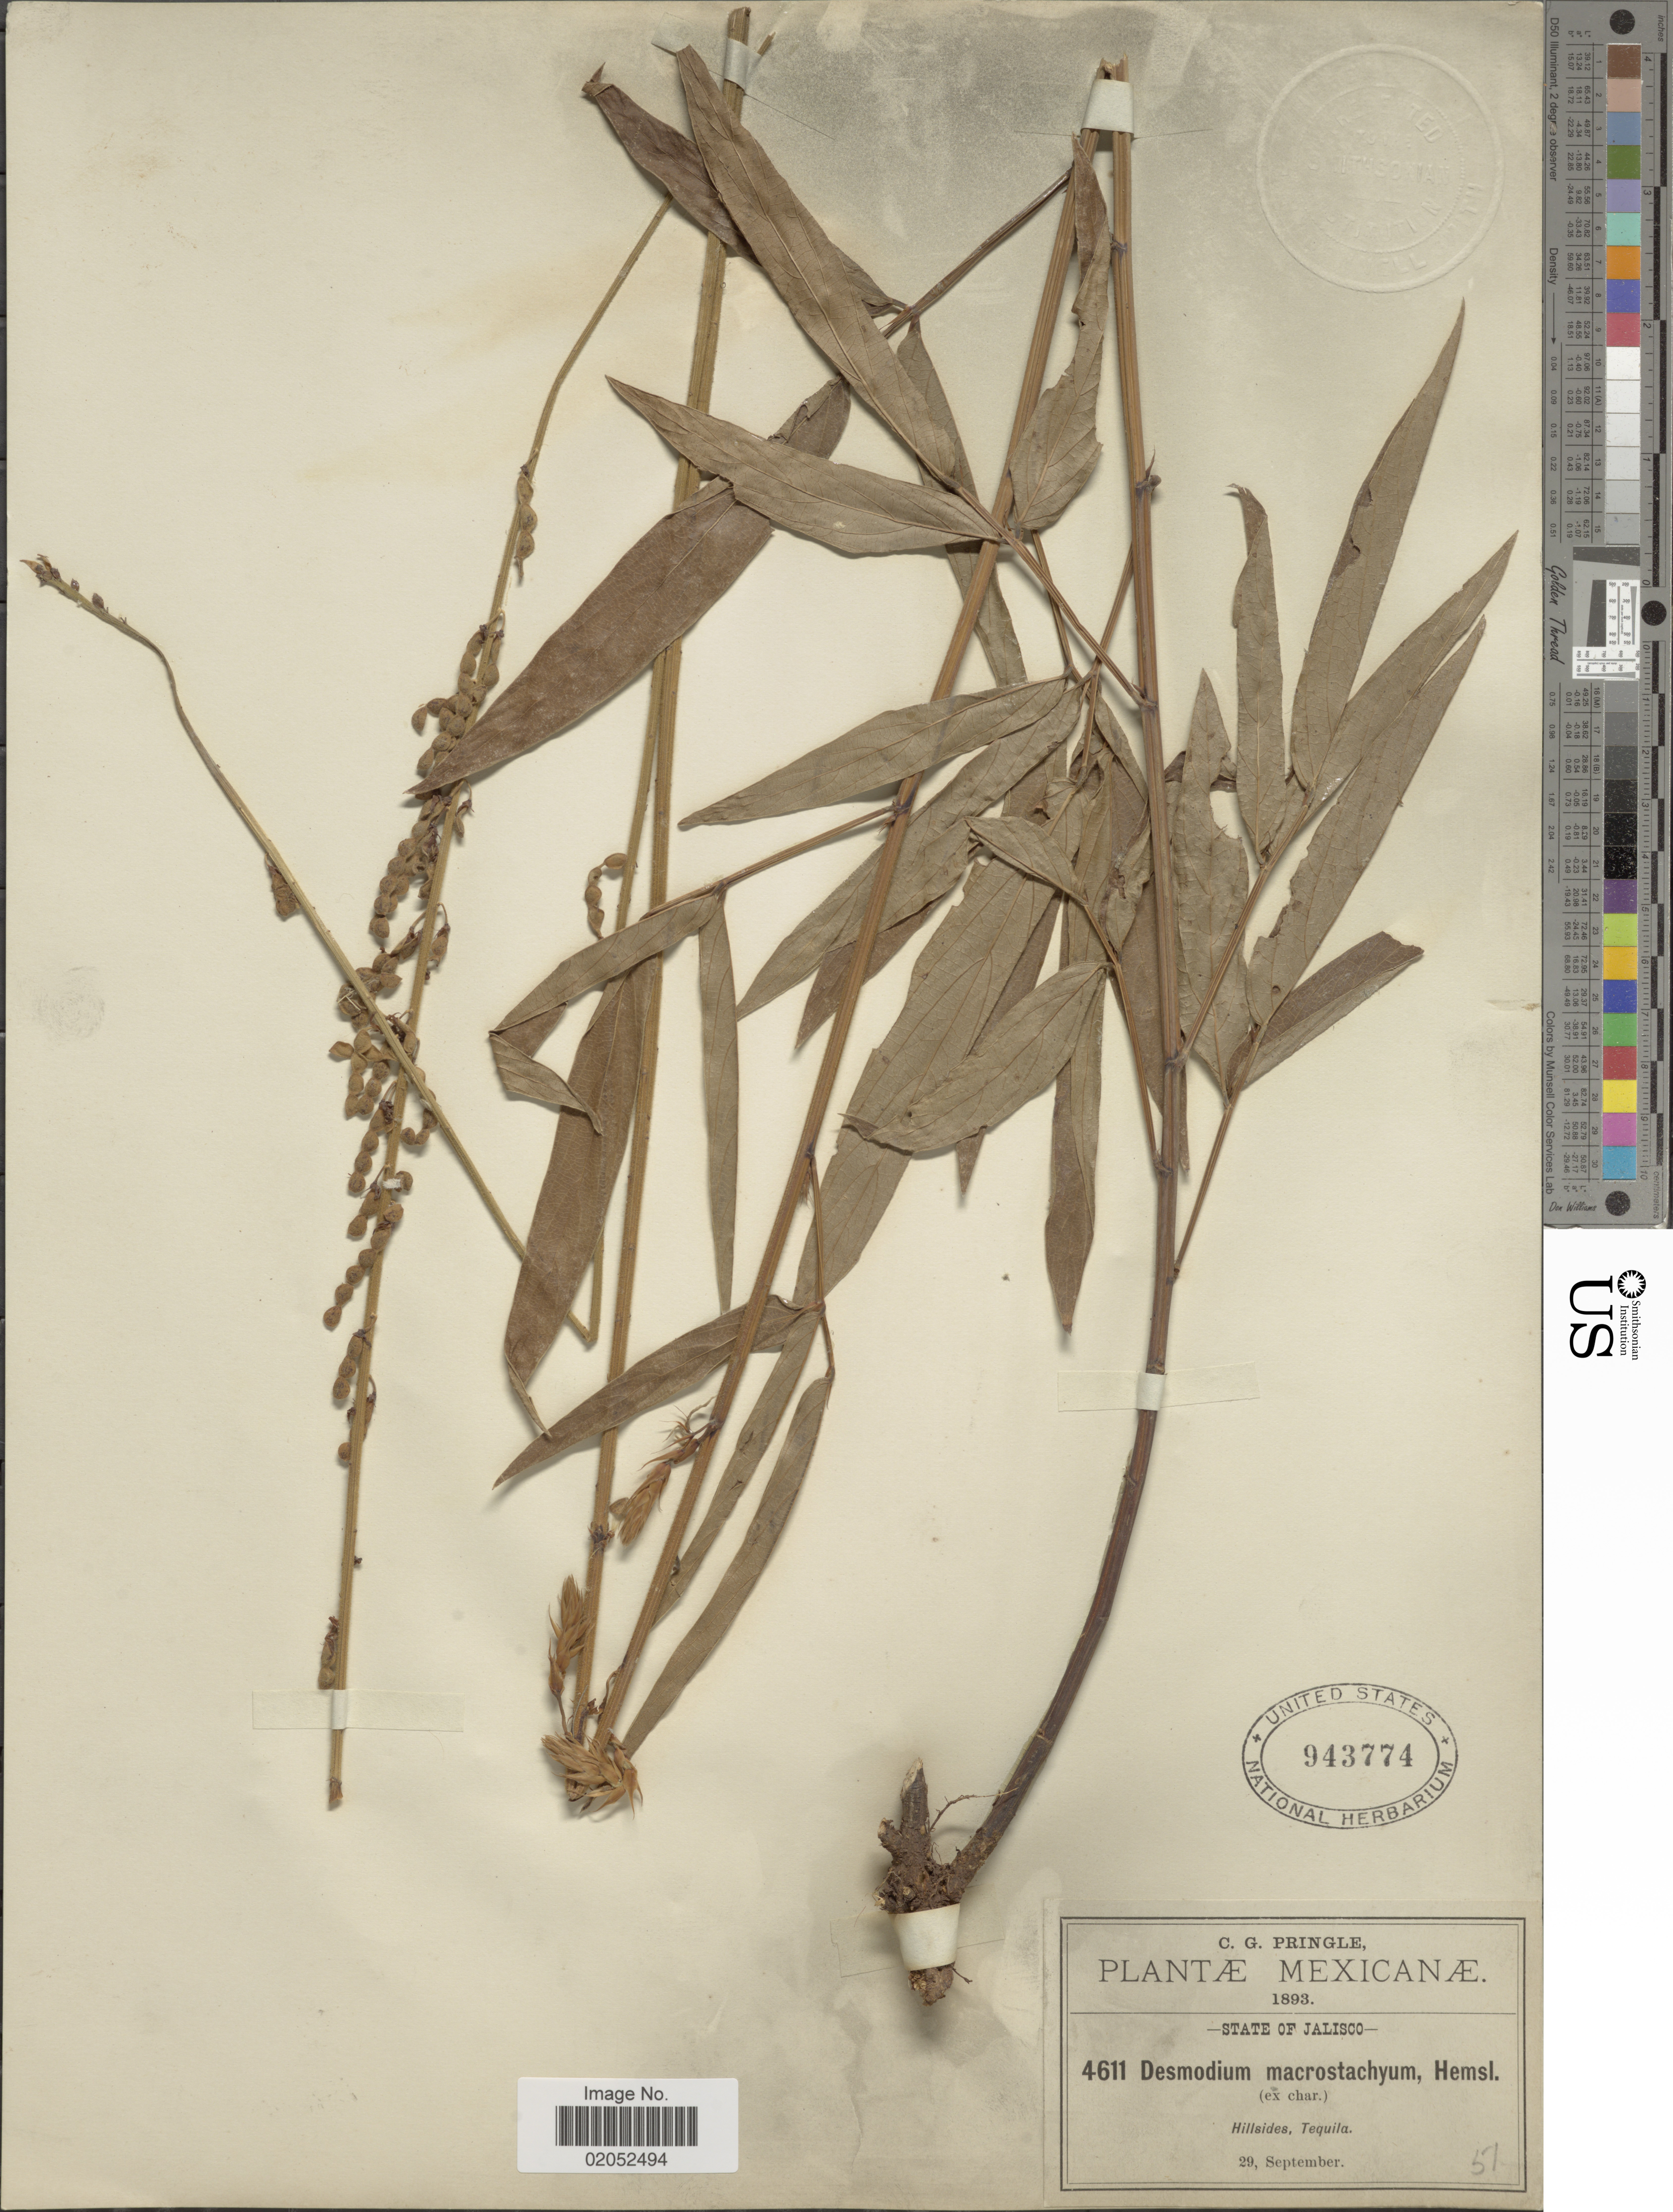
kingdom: Plantae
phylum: Tracheophyta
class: Magnoliopsida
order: Fabales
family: Fabaceae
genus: Desmodium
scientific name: Desmodium macrostachyum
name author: Hemsl.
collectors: C. G. Pringle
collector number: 4611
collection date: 1893-09-29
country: Mexico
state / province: Jalisco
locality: State of Jalsico, Hillside, Tequila.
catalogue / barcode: US 943774